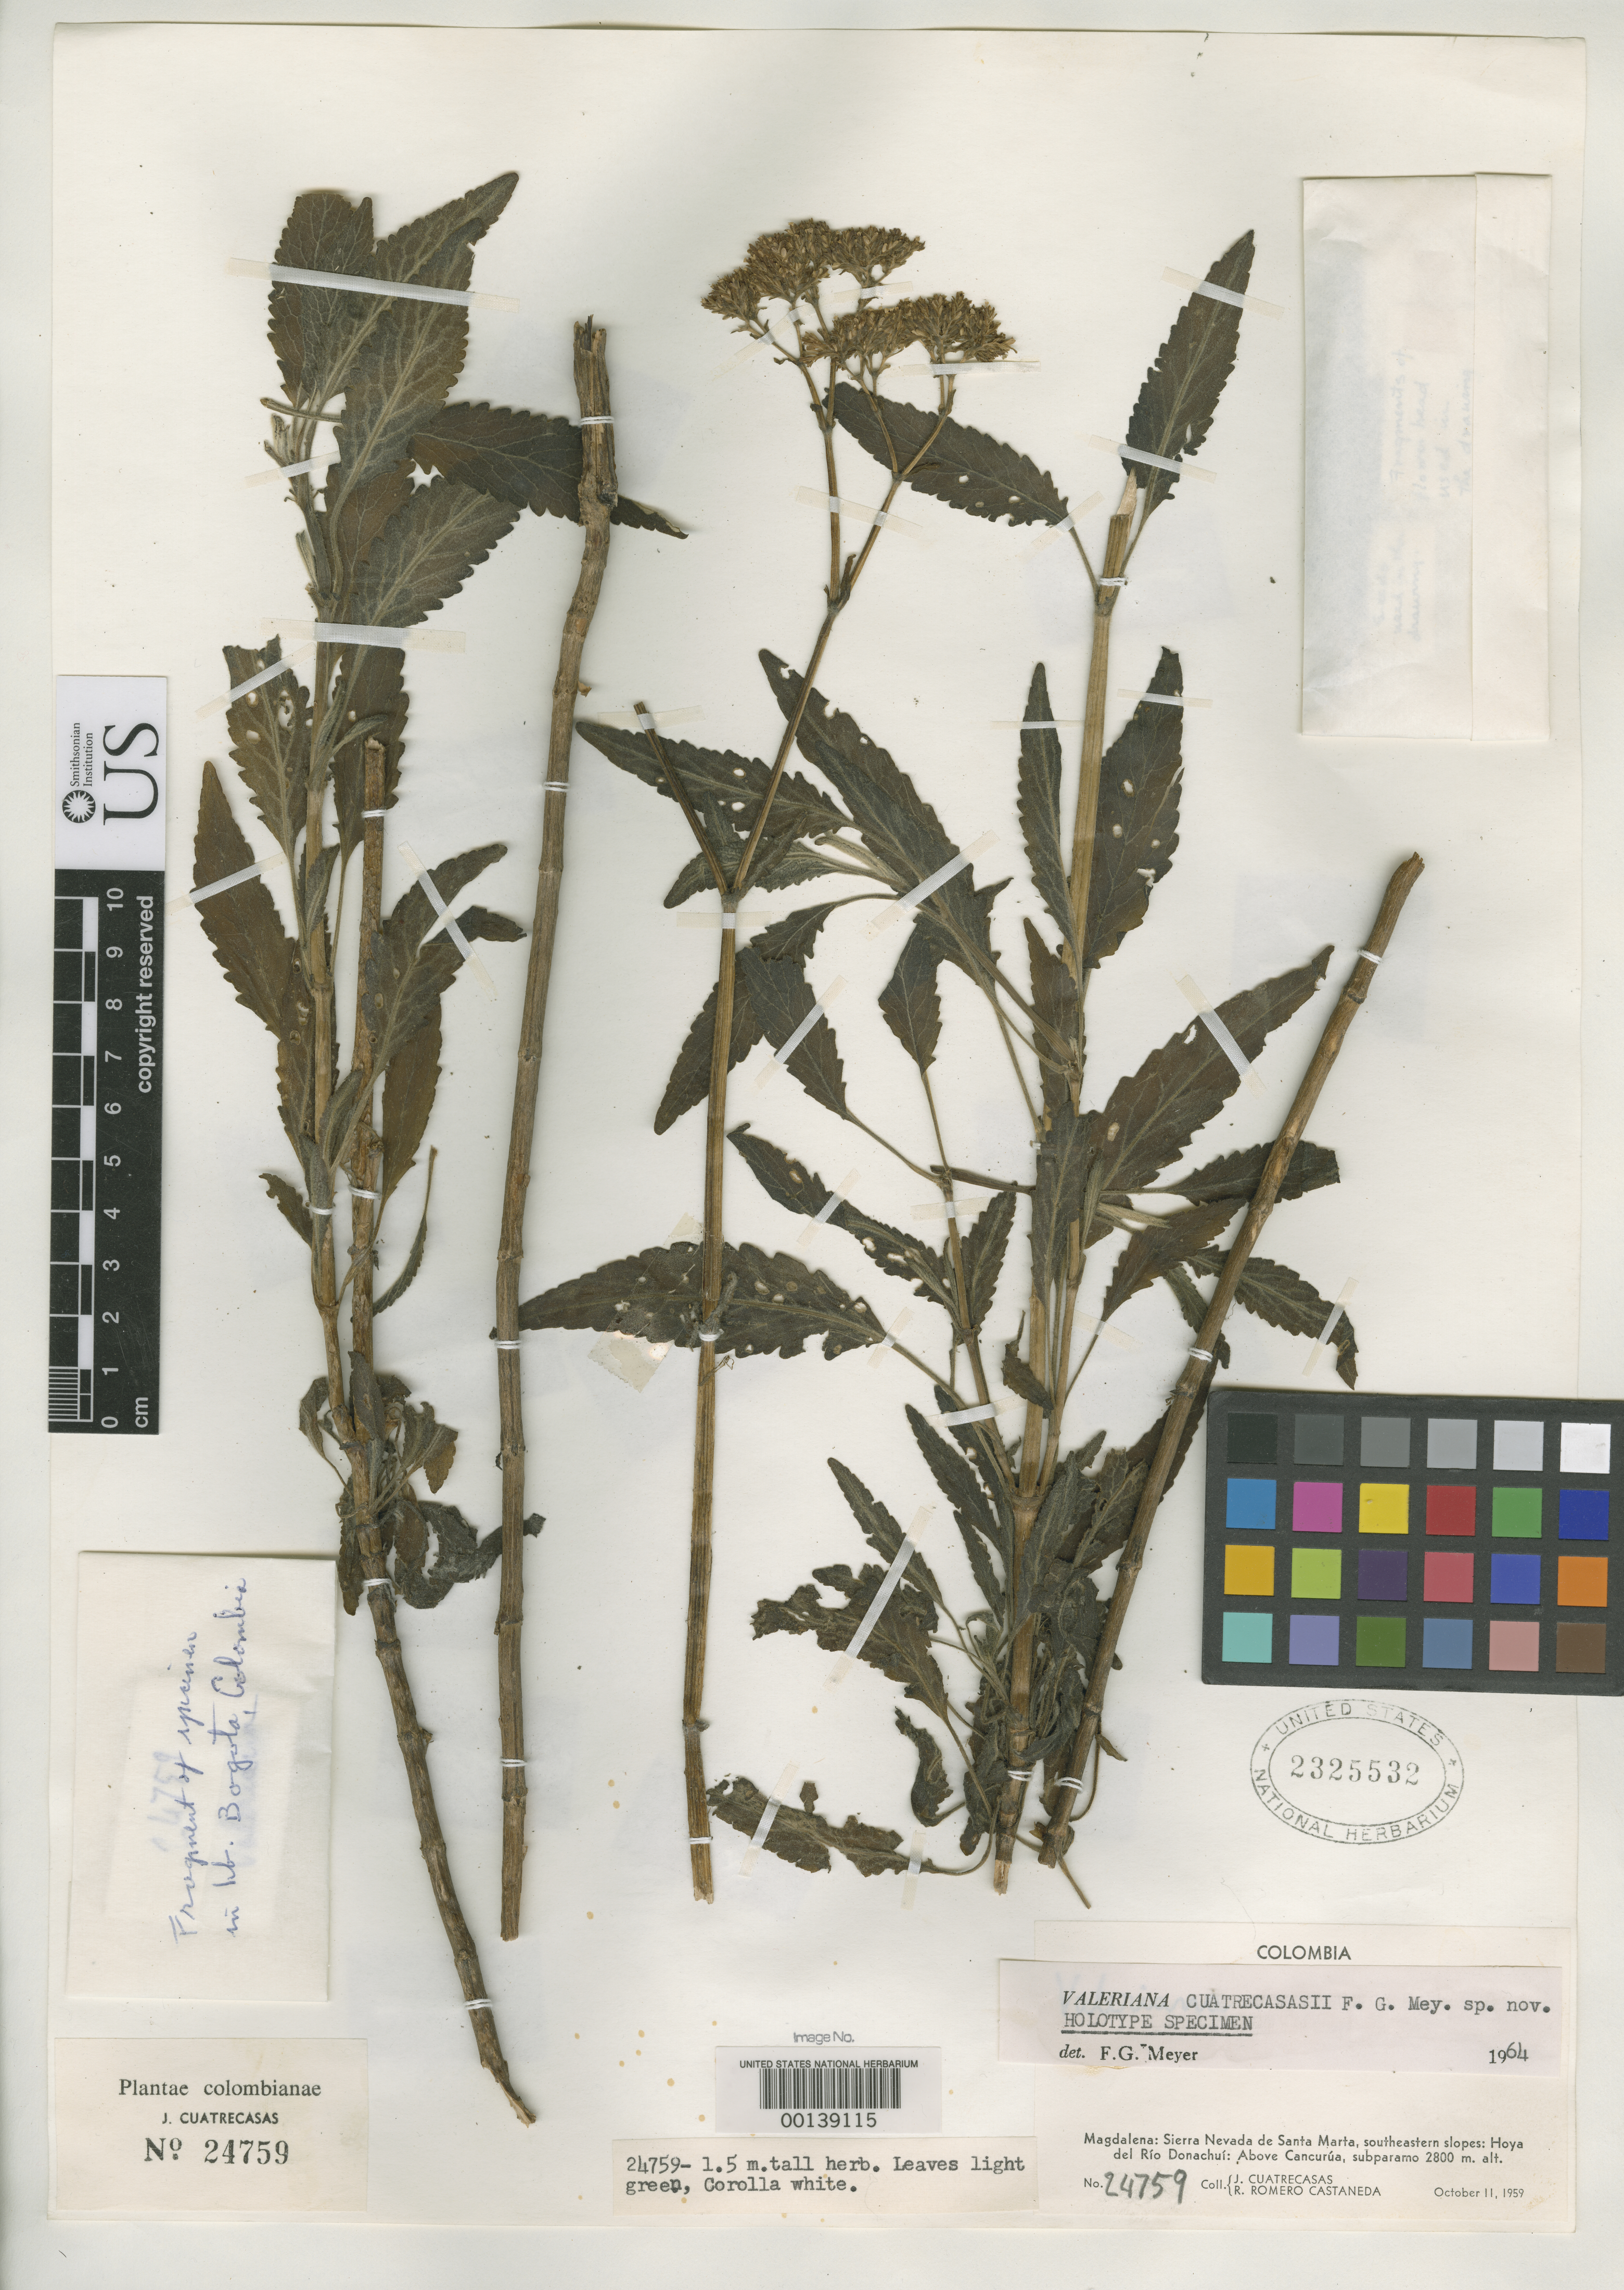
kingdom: Plantae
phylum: Tracheophyta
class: Magnoliopsida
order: Dipsacales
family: Caprifoliaceae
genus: Valeriana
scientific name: Valeriana cuatrecasasii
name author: F.G. Mey.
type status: Holotype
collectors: J. Cuatrecasas & R. Romero Castañeda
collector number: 24759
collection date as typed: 11 Oct 1959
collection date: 1959-10-11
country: Colombia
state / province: Magdalena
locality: Sierra Nevada de Santa Marta.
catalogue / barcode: US 2325532